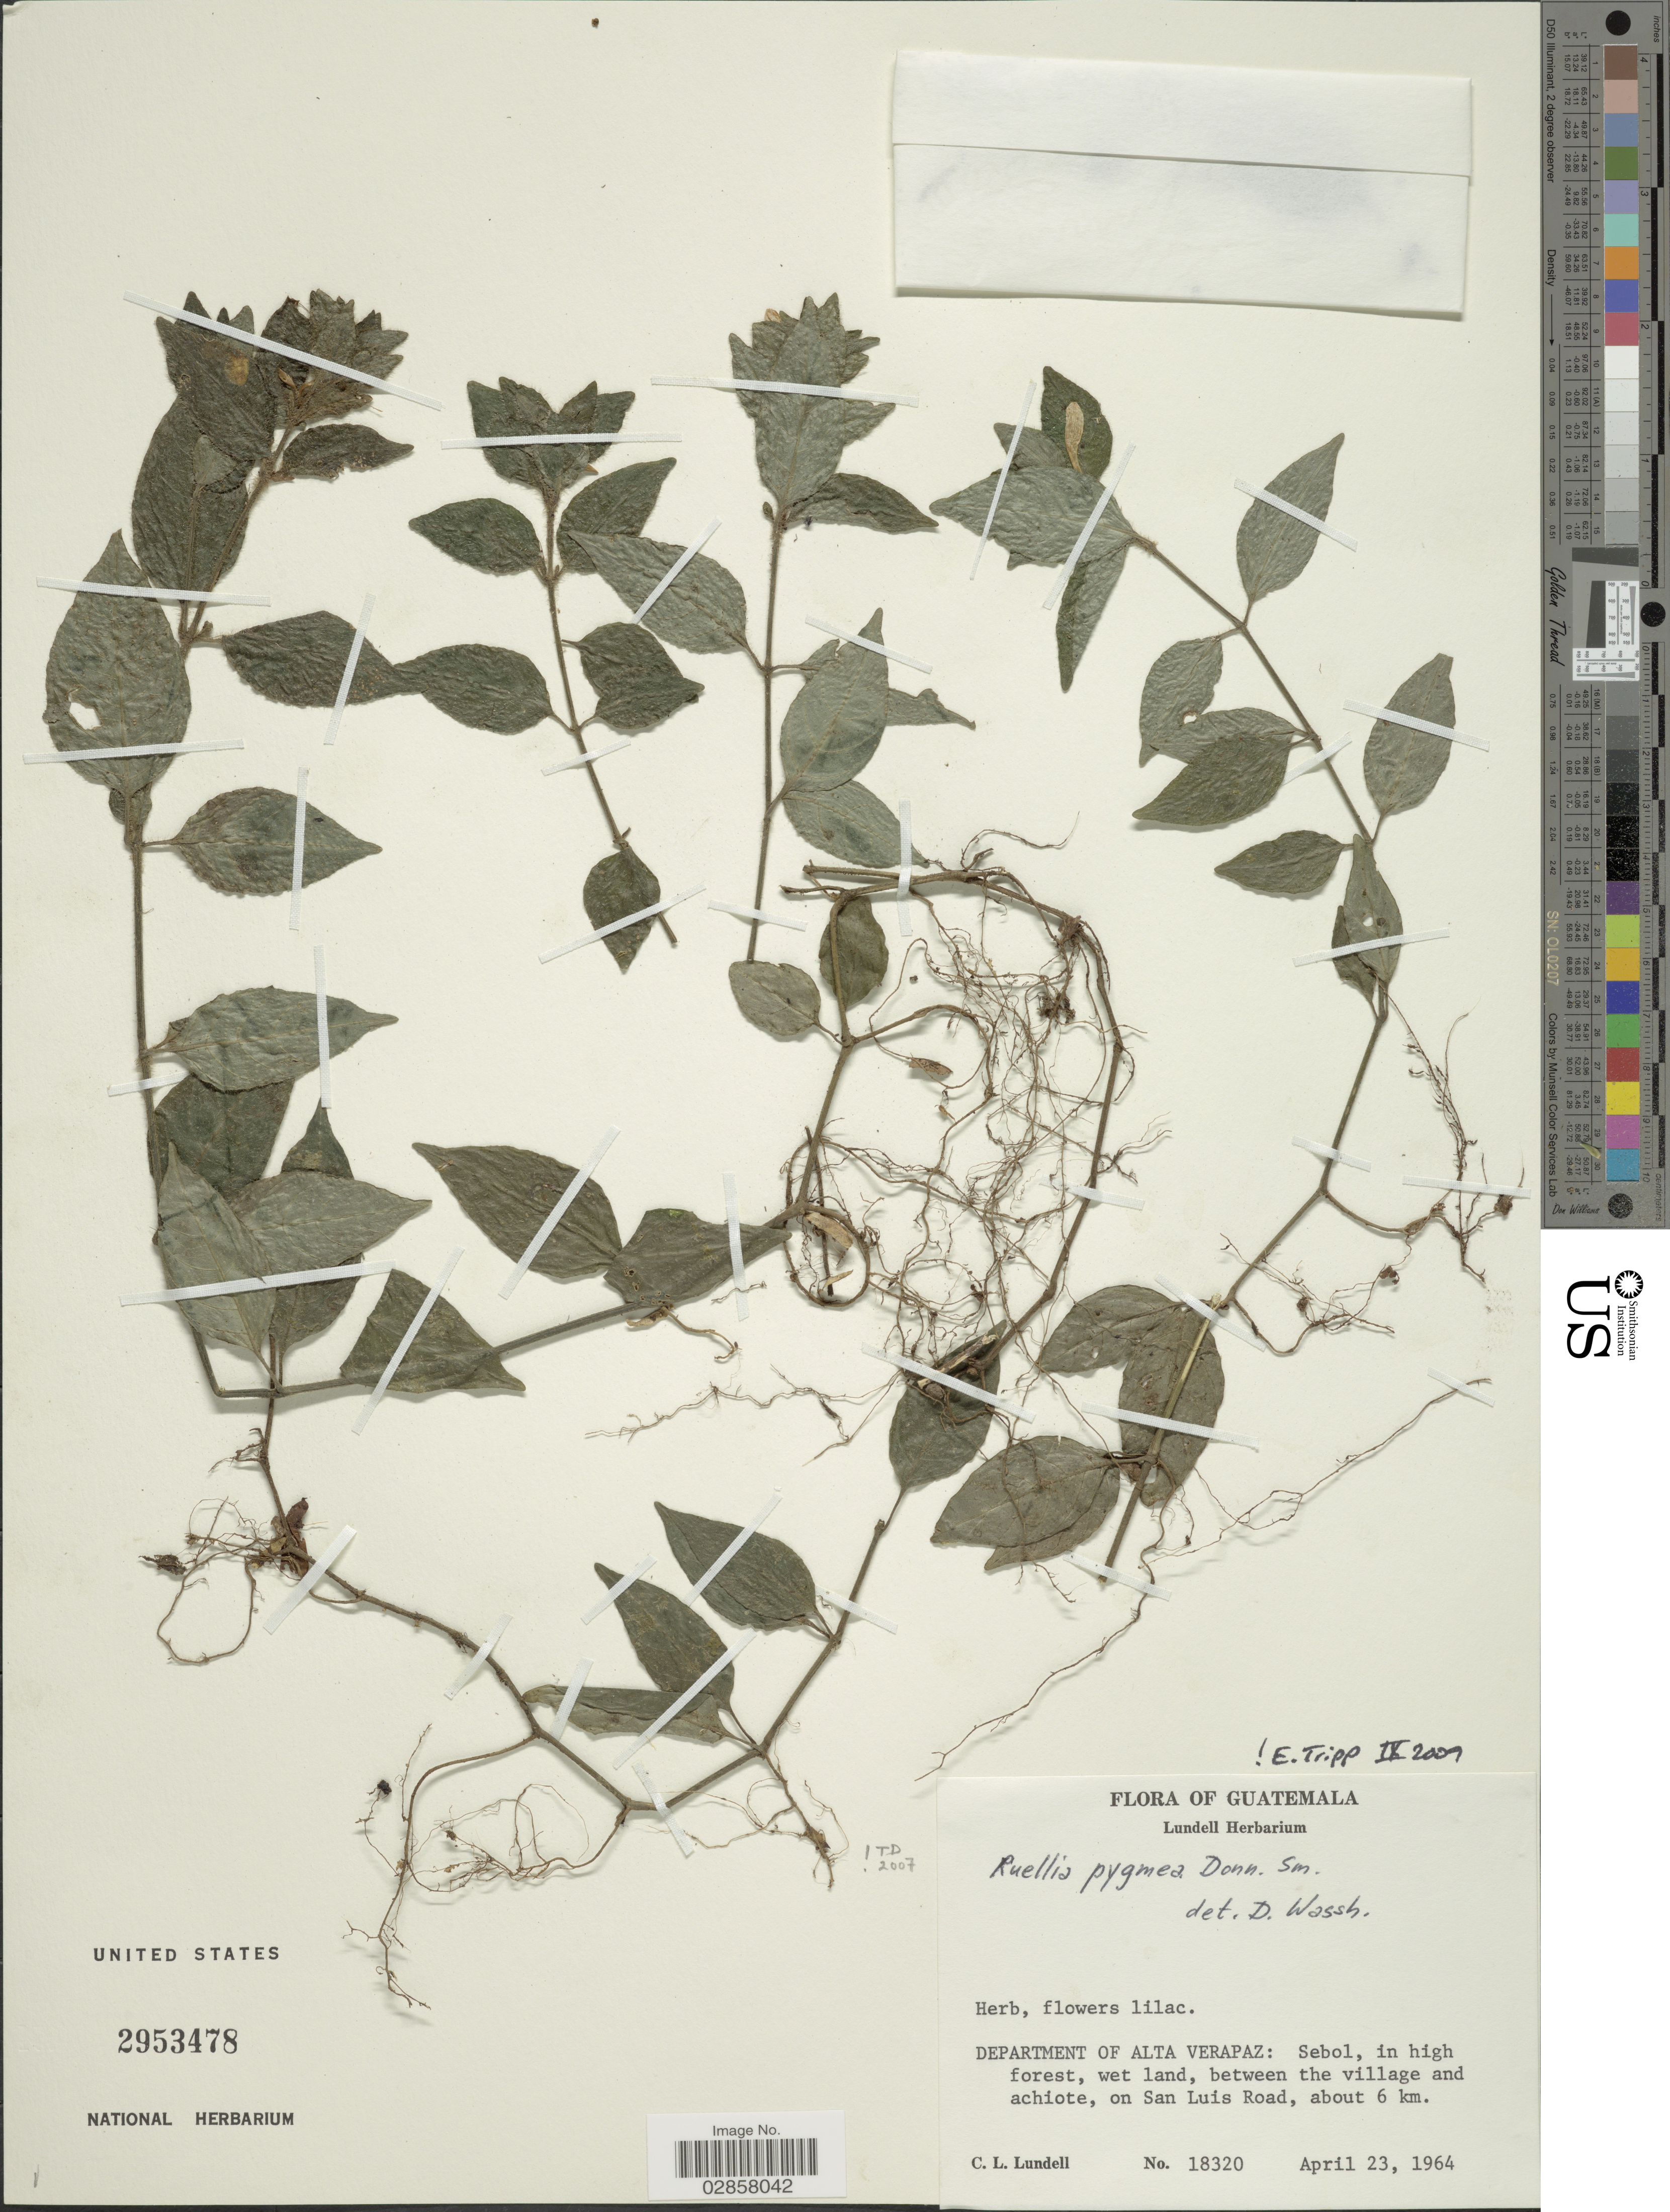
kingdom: Plantae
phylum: Tracheophyta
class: Magnoliopsida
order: Lamiales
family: Acanthaceae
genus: Ruellia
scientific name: Ruellia pygmaea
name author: Donn. Sm.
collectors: C. L. Lundell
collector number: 18320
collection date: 1964-04-23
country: Guatemala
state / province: Alta Verapaz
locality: Department of Alta Verapaz: Sebol, in high forest, wet land, between the village and achiote, on San Luis Road, about 6 km.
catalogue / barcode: US 2953478